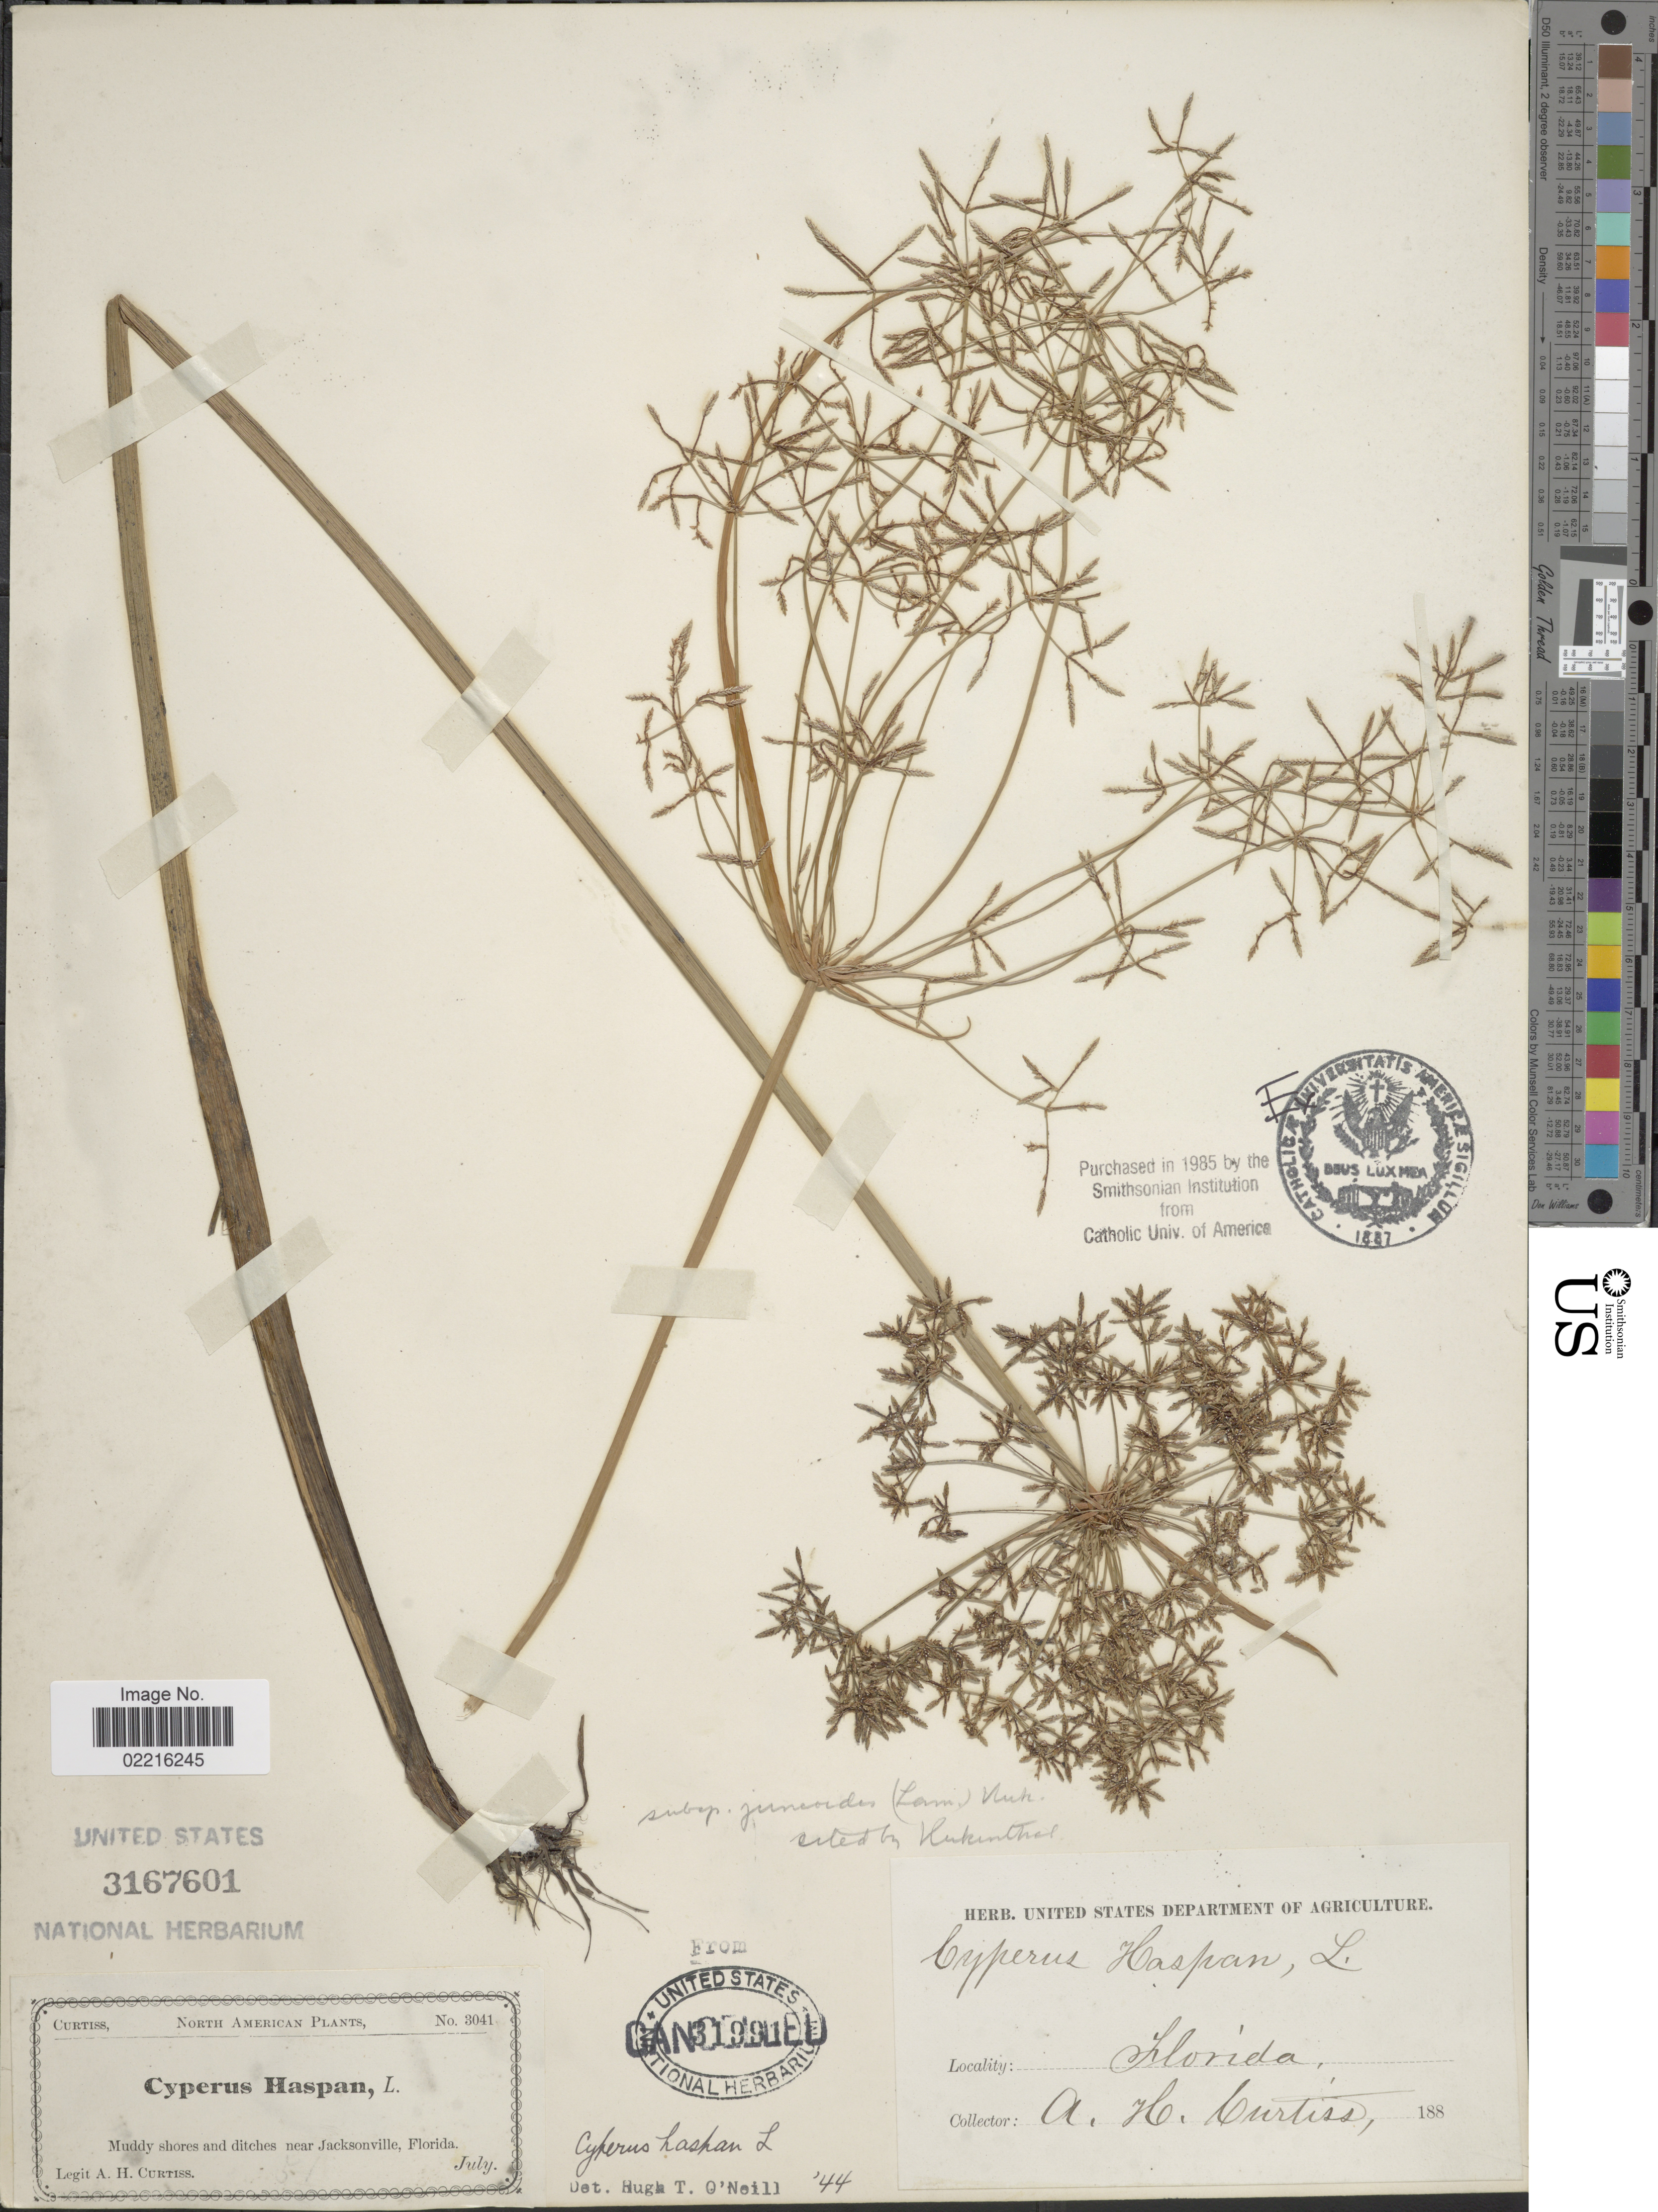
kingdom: Plantae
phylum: Tracheophyta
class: Liliopsida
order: Poales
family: Cyperaceae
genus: Cyperus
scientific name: Cyperus haspan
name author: L.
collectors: A. H. Curtiss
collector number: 3041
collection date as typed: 188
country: United States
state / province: Florida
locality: Near Jacksonville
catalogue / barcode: US 3167601